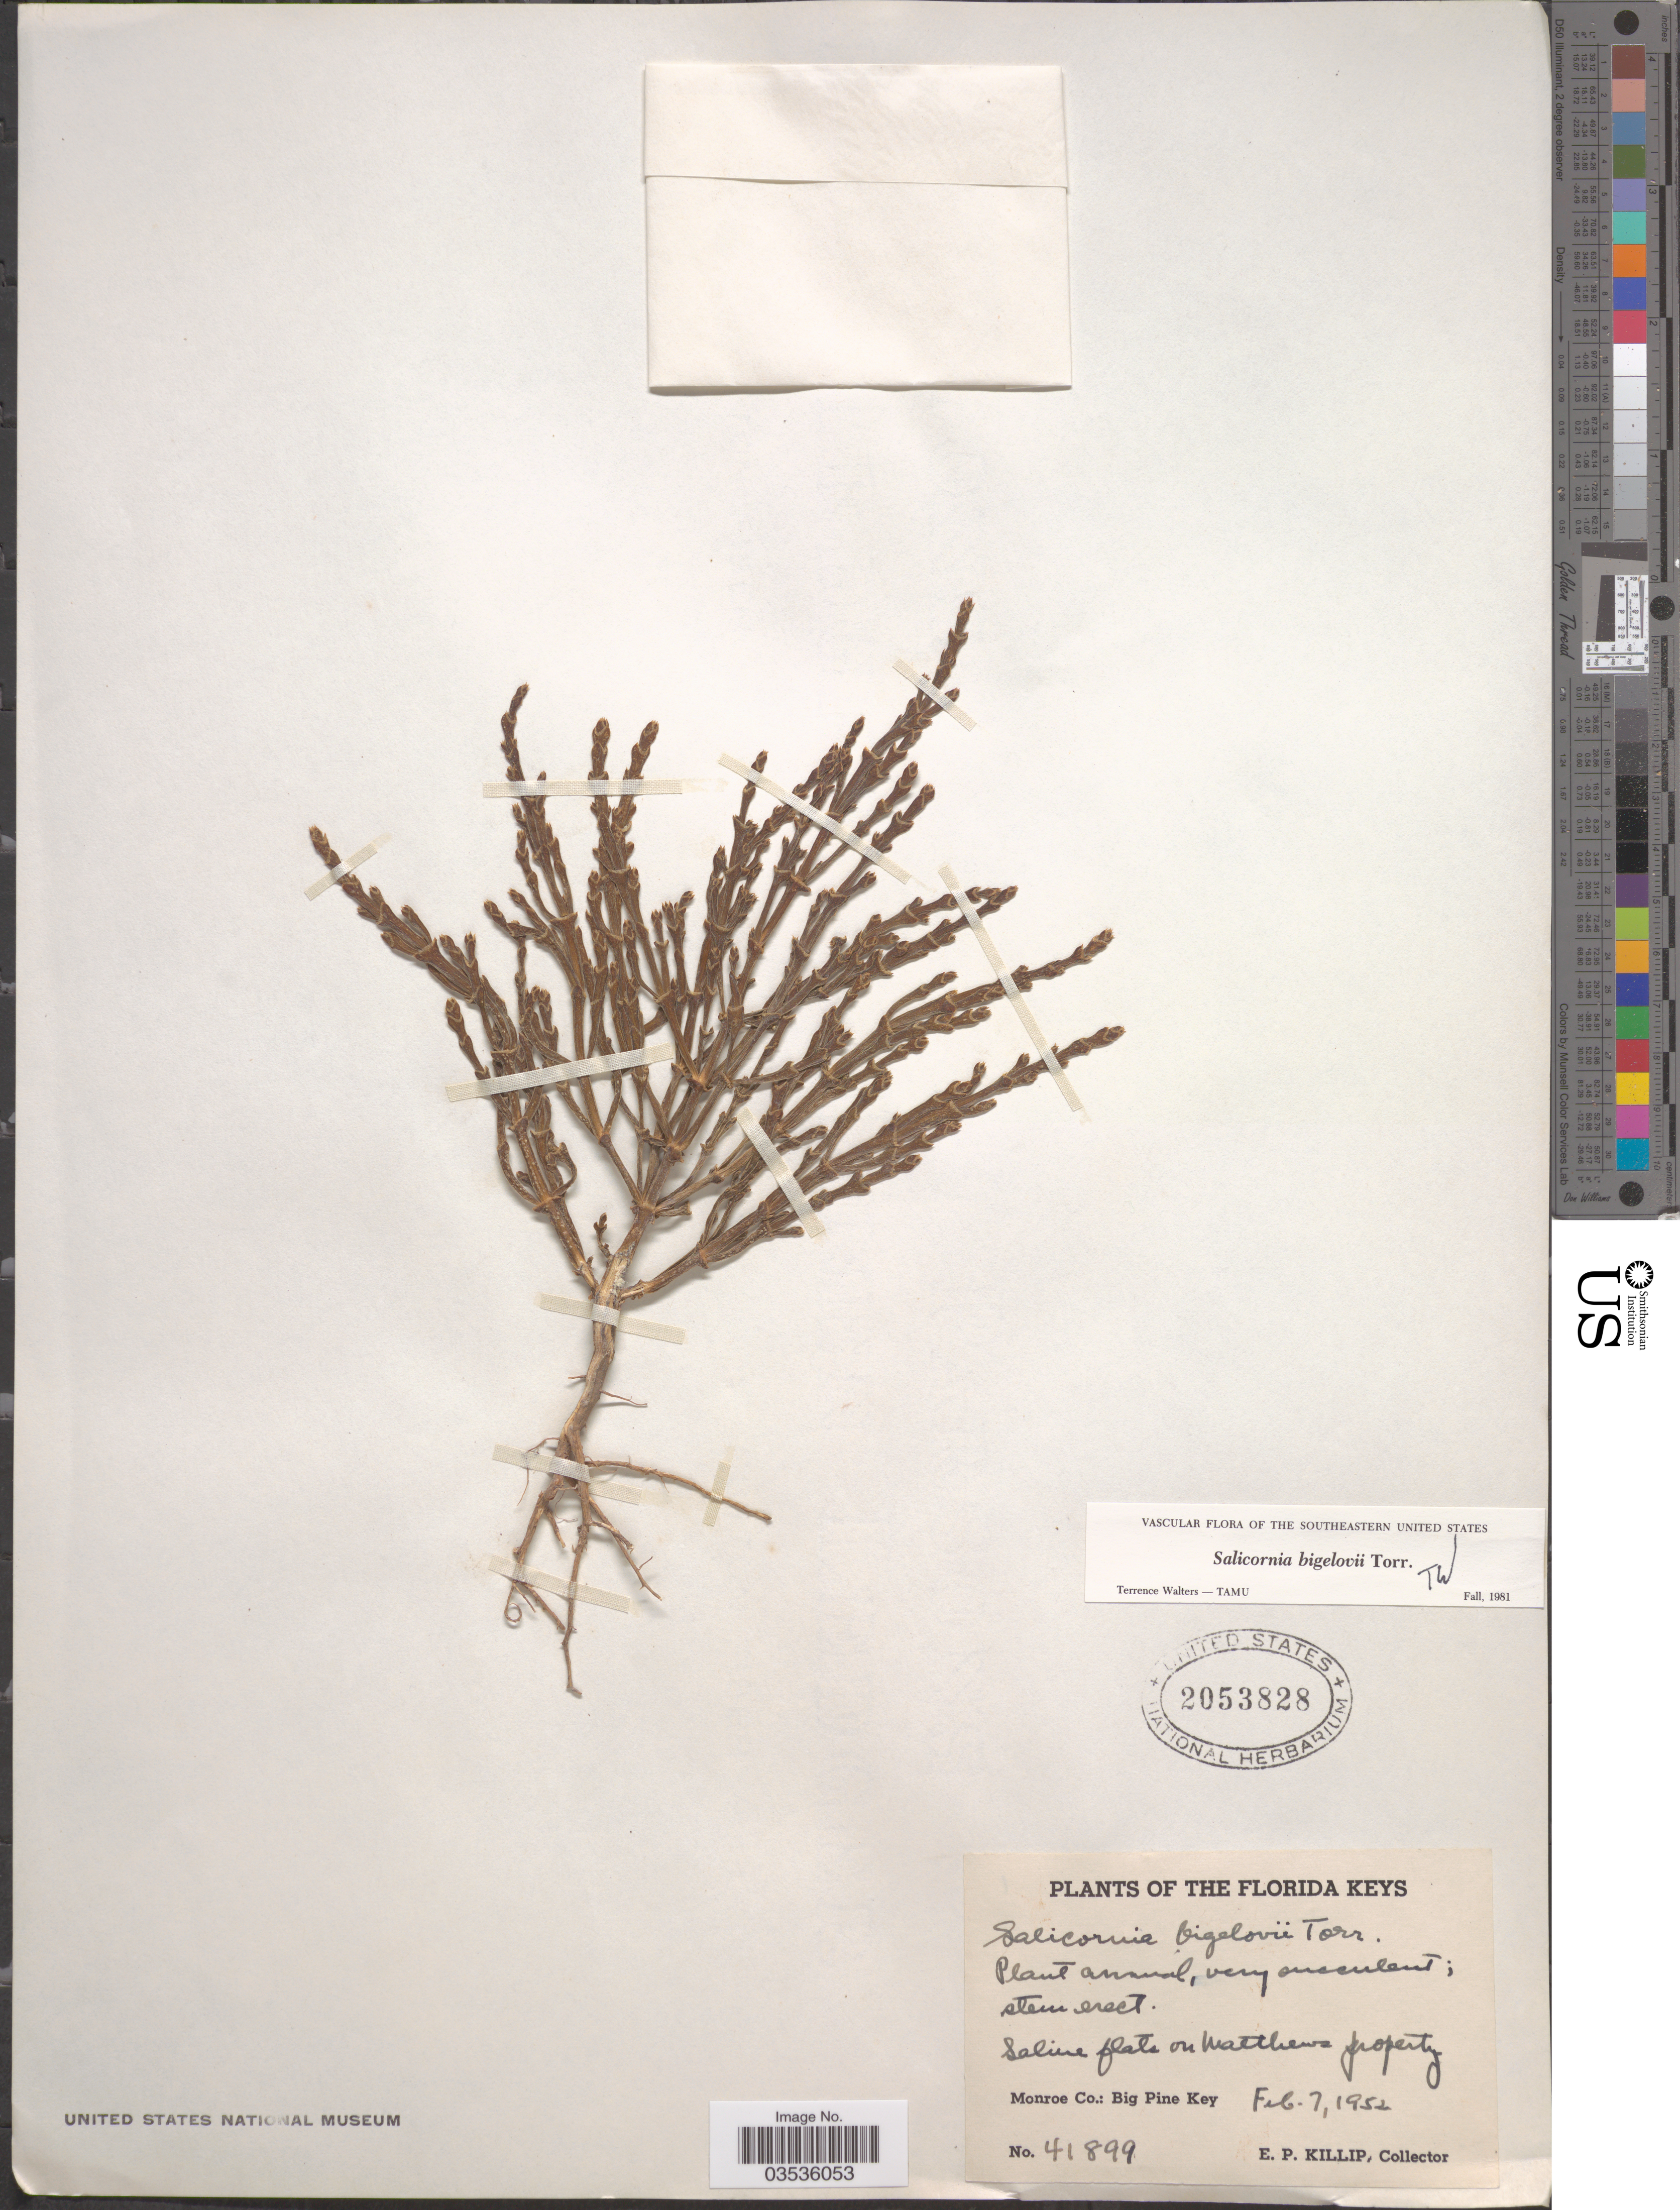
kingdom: Plantae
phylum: Tracheophyta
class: Magnoliopsida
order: Caryophyllales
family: Amaranthaceae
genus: Salicornia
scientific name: Salicornia bigelovii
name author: Torr.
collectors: E. P. Killip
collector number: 41899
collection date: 1952-02-07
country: United States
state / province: Florida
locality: The Florida Keys. Saline flats on Matthews property. Monroe Co.: Big Pine Key.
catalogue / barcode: US 2053828